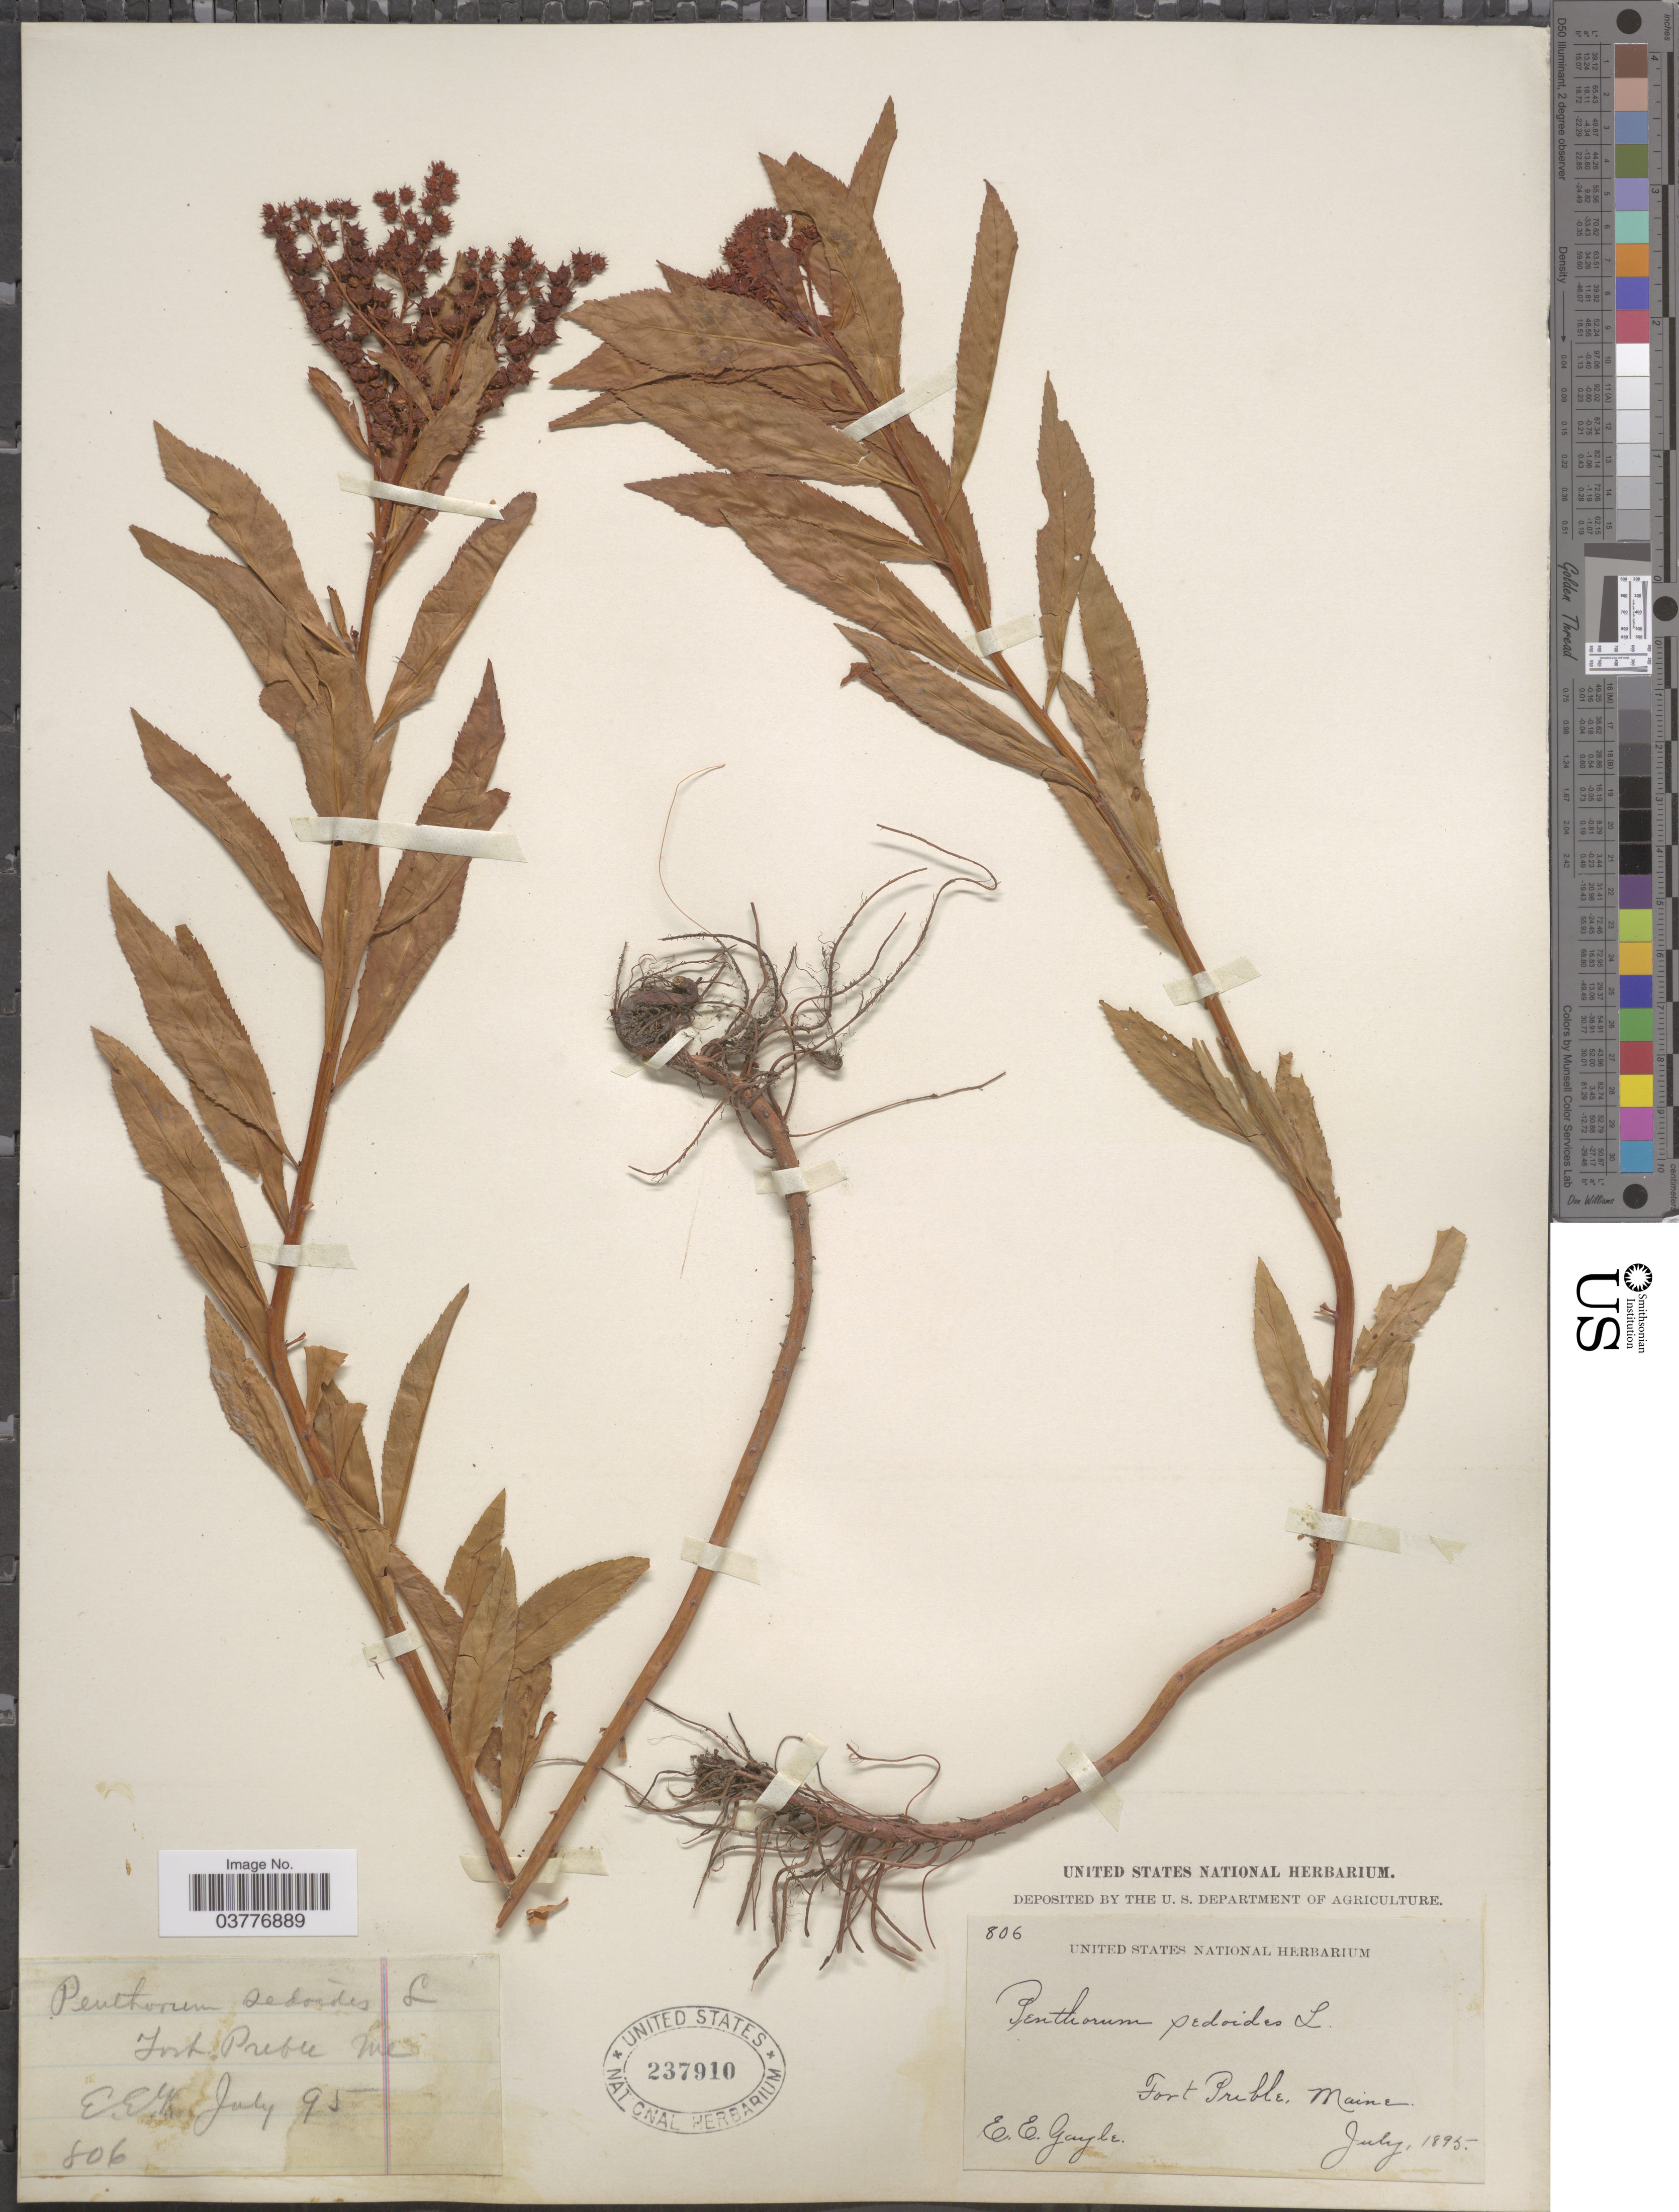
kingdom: Plantae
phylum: Tracheophyta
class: Magnoliopsida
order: Saxifragales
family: Penthoraceae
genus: Penthorum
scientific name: Penthorum sedoides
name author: L.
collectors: E. Gayle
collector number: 806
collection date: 1895-07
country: United States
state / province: Maine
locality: Fort Preble.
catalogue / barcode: US 237910